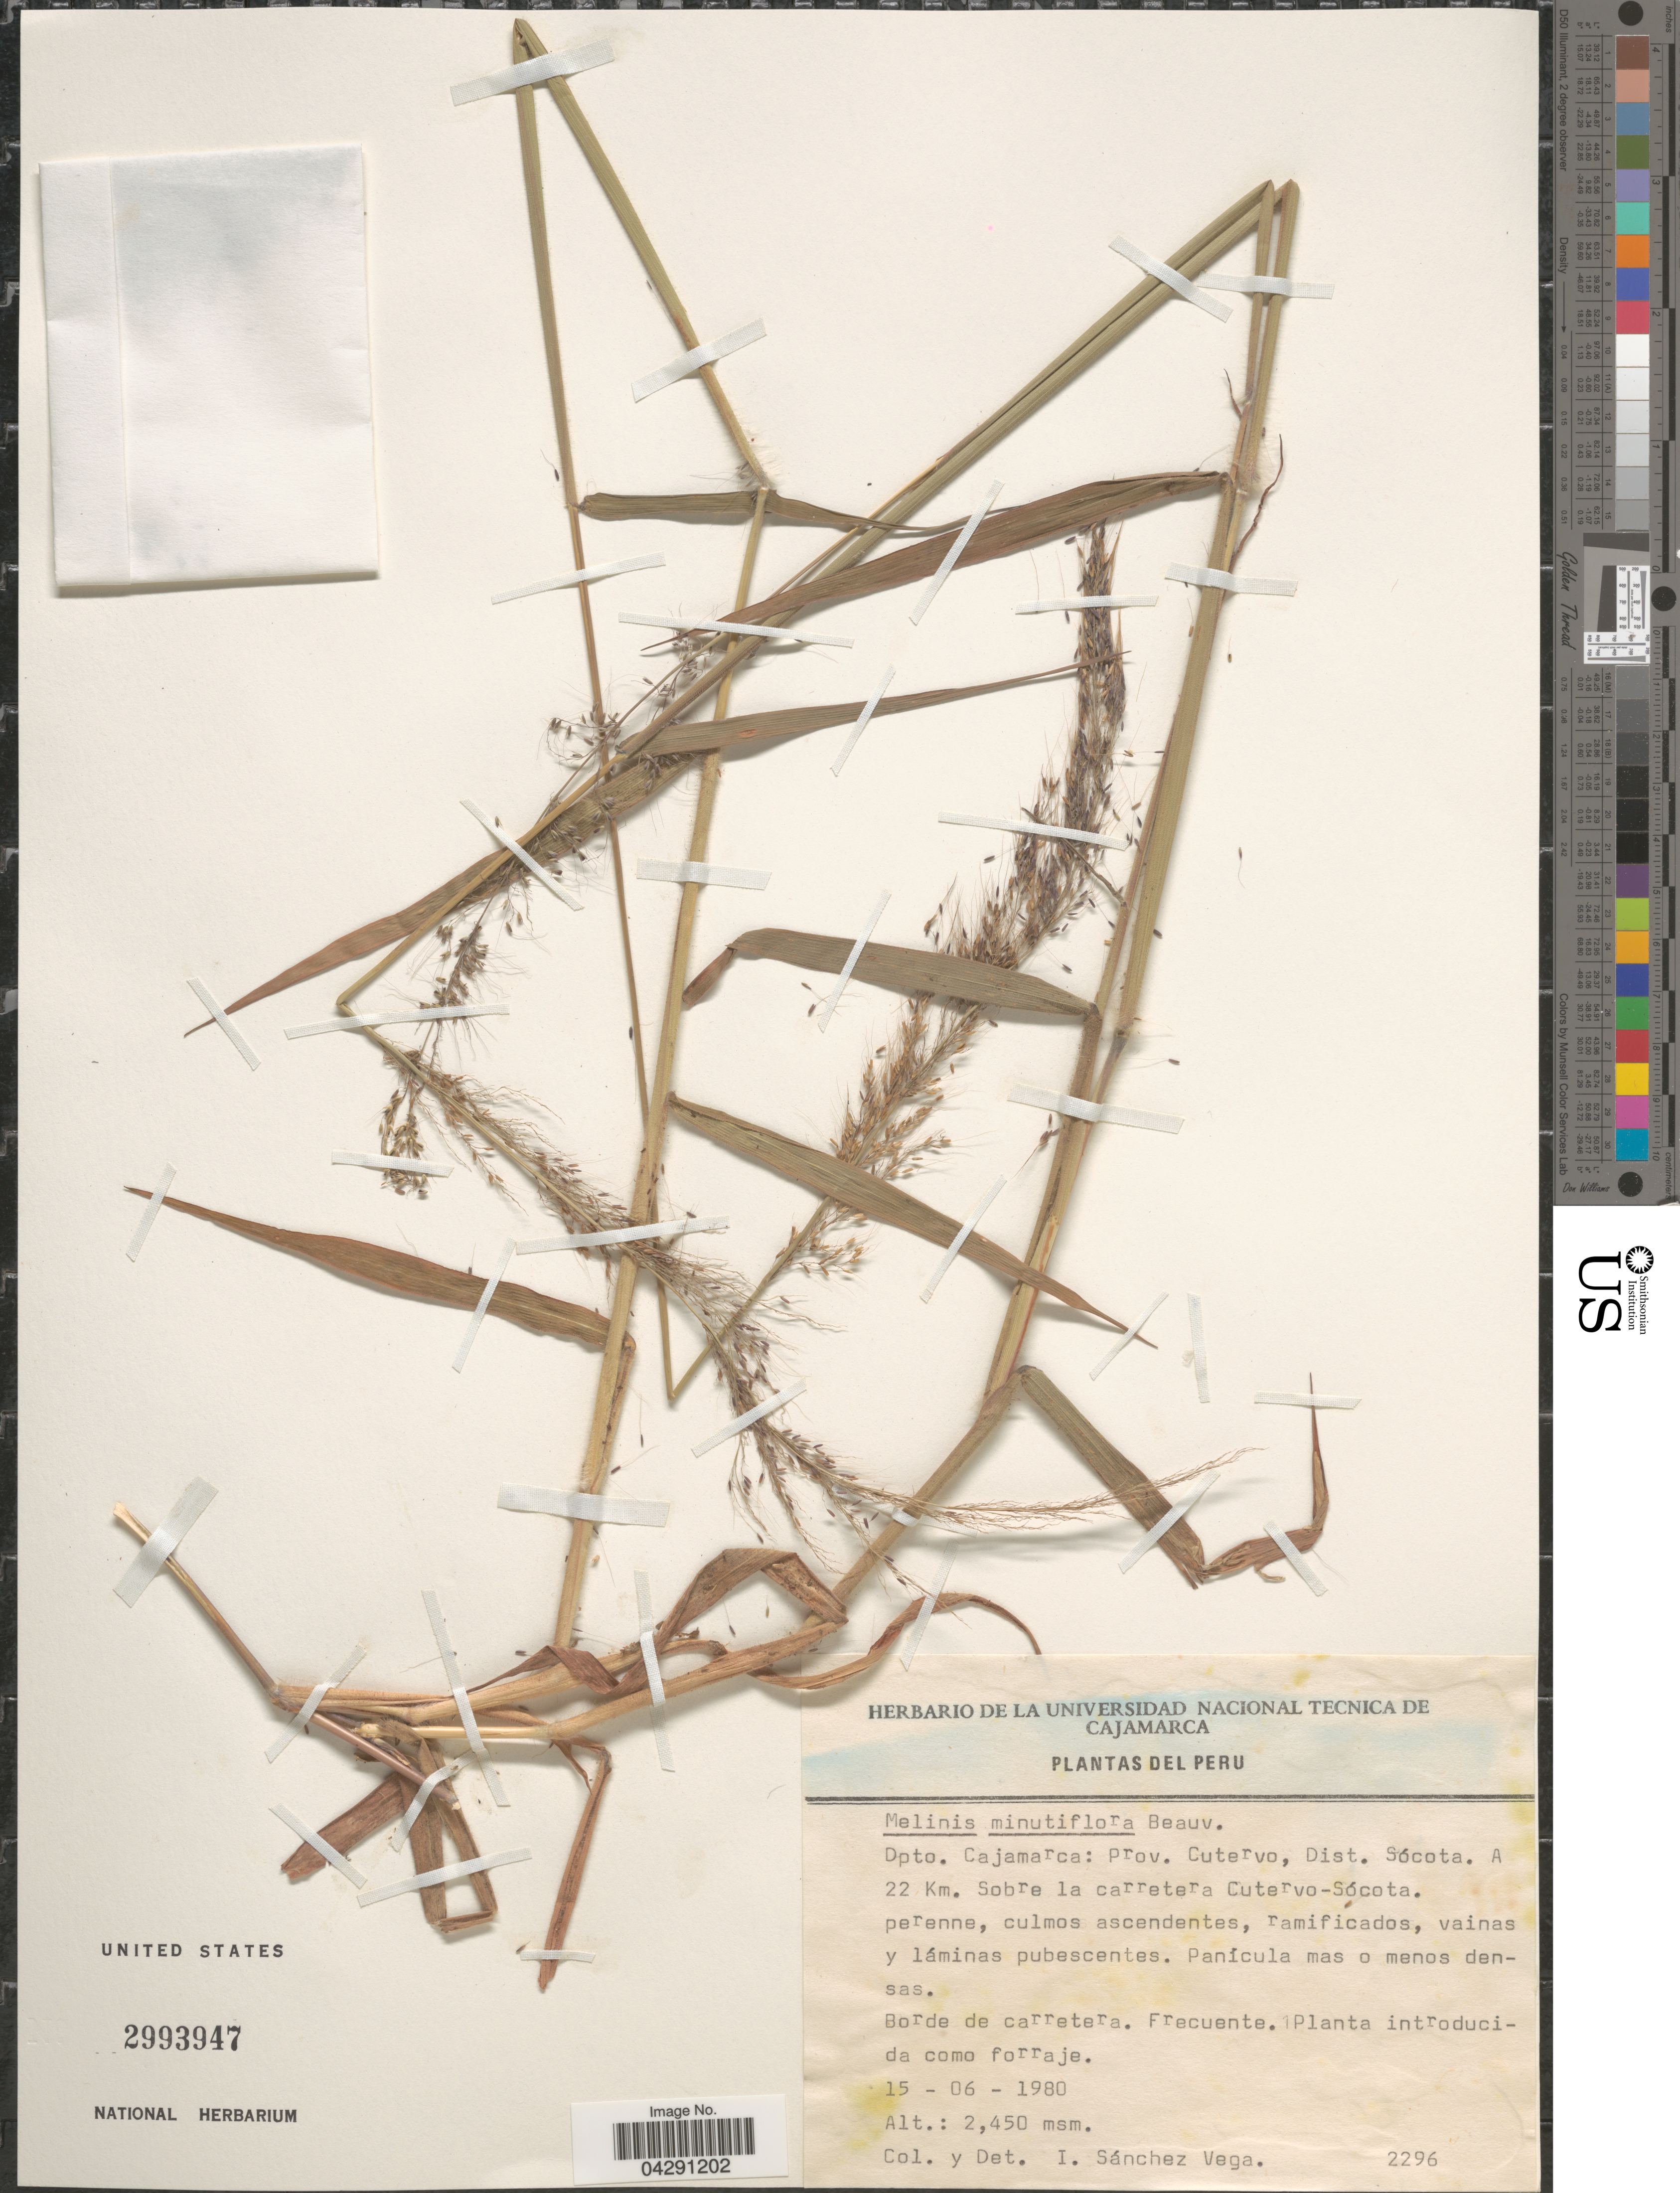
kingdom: Plantae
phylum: Tracheophyta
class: Liliopsida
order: Poales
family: Poaceae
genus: Melinis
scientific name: Melinis minutiflora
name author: P. Beauv.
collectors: I. Sánchez Vega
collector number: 2296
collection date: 1980-06-15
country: Peru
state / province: Cajamarca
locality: Dpto. Cajamarca: prov. Cutervo, Dist. Sócota. A 22 Km. Sobre la carretera Cutervo-Sócota.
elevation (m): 2450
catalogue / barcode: US 2993947